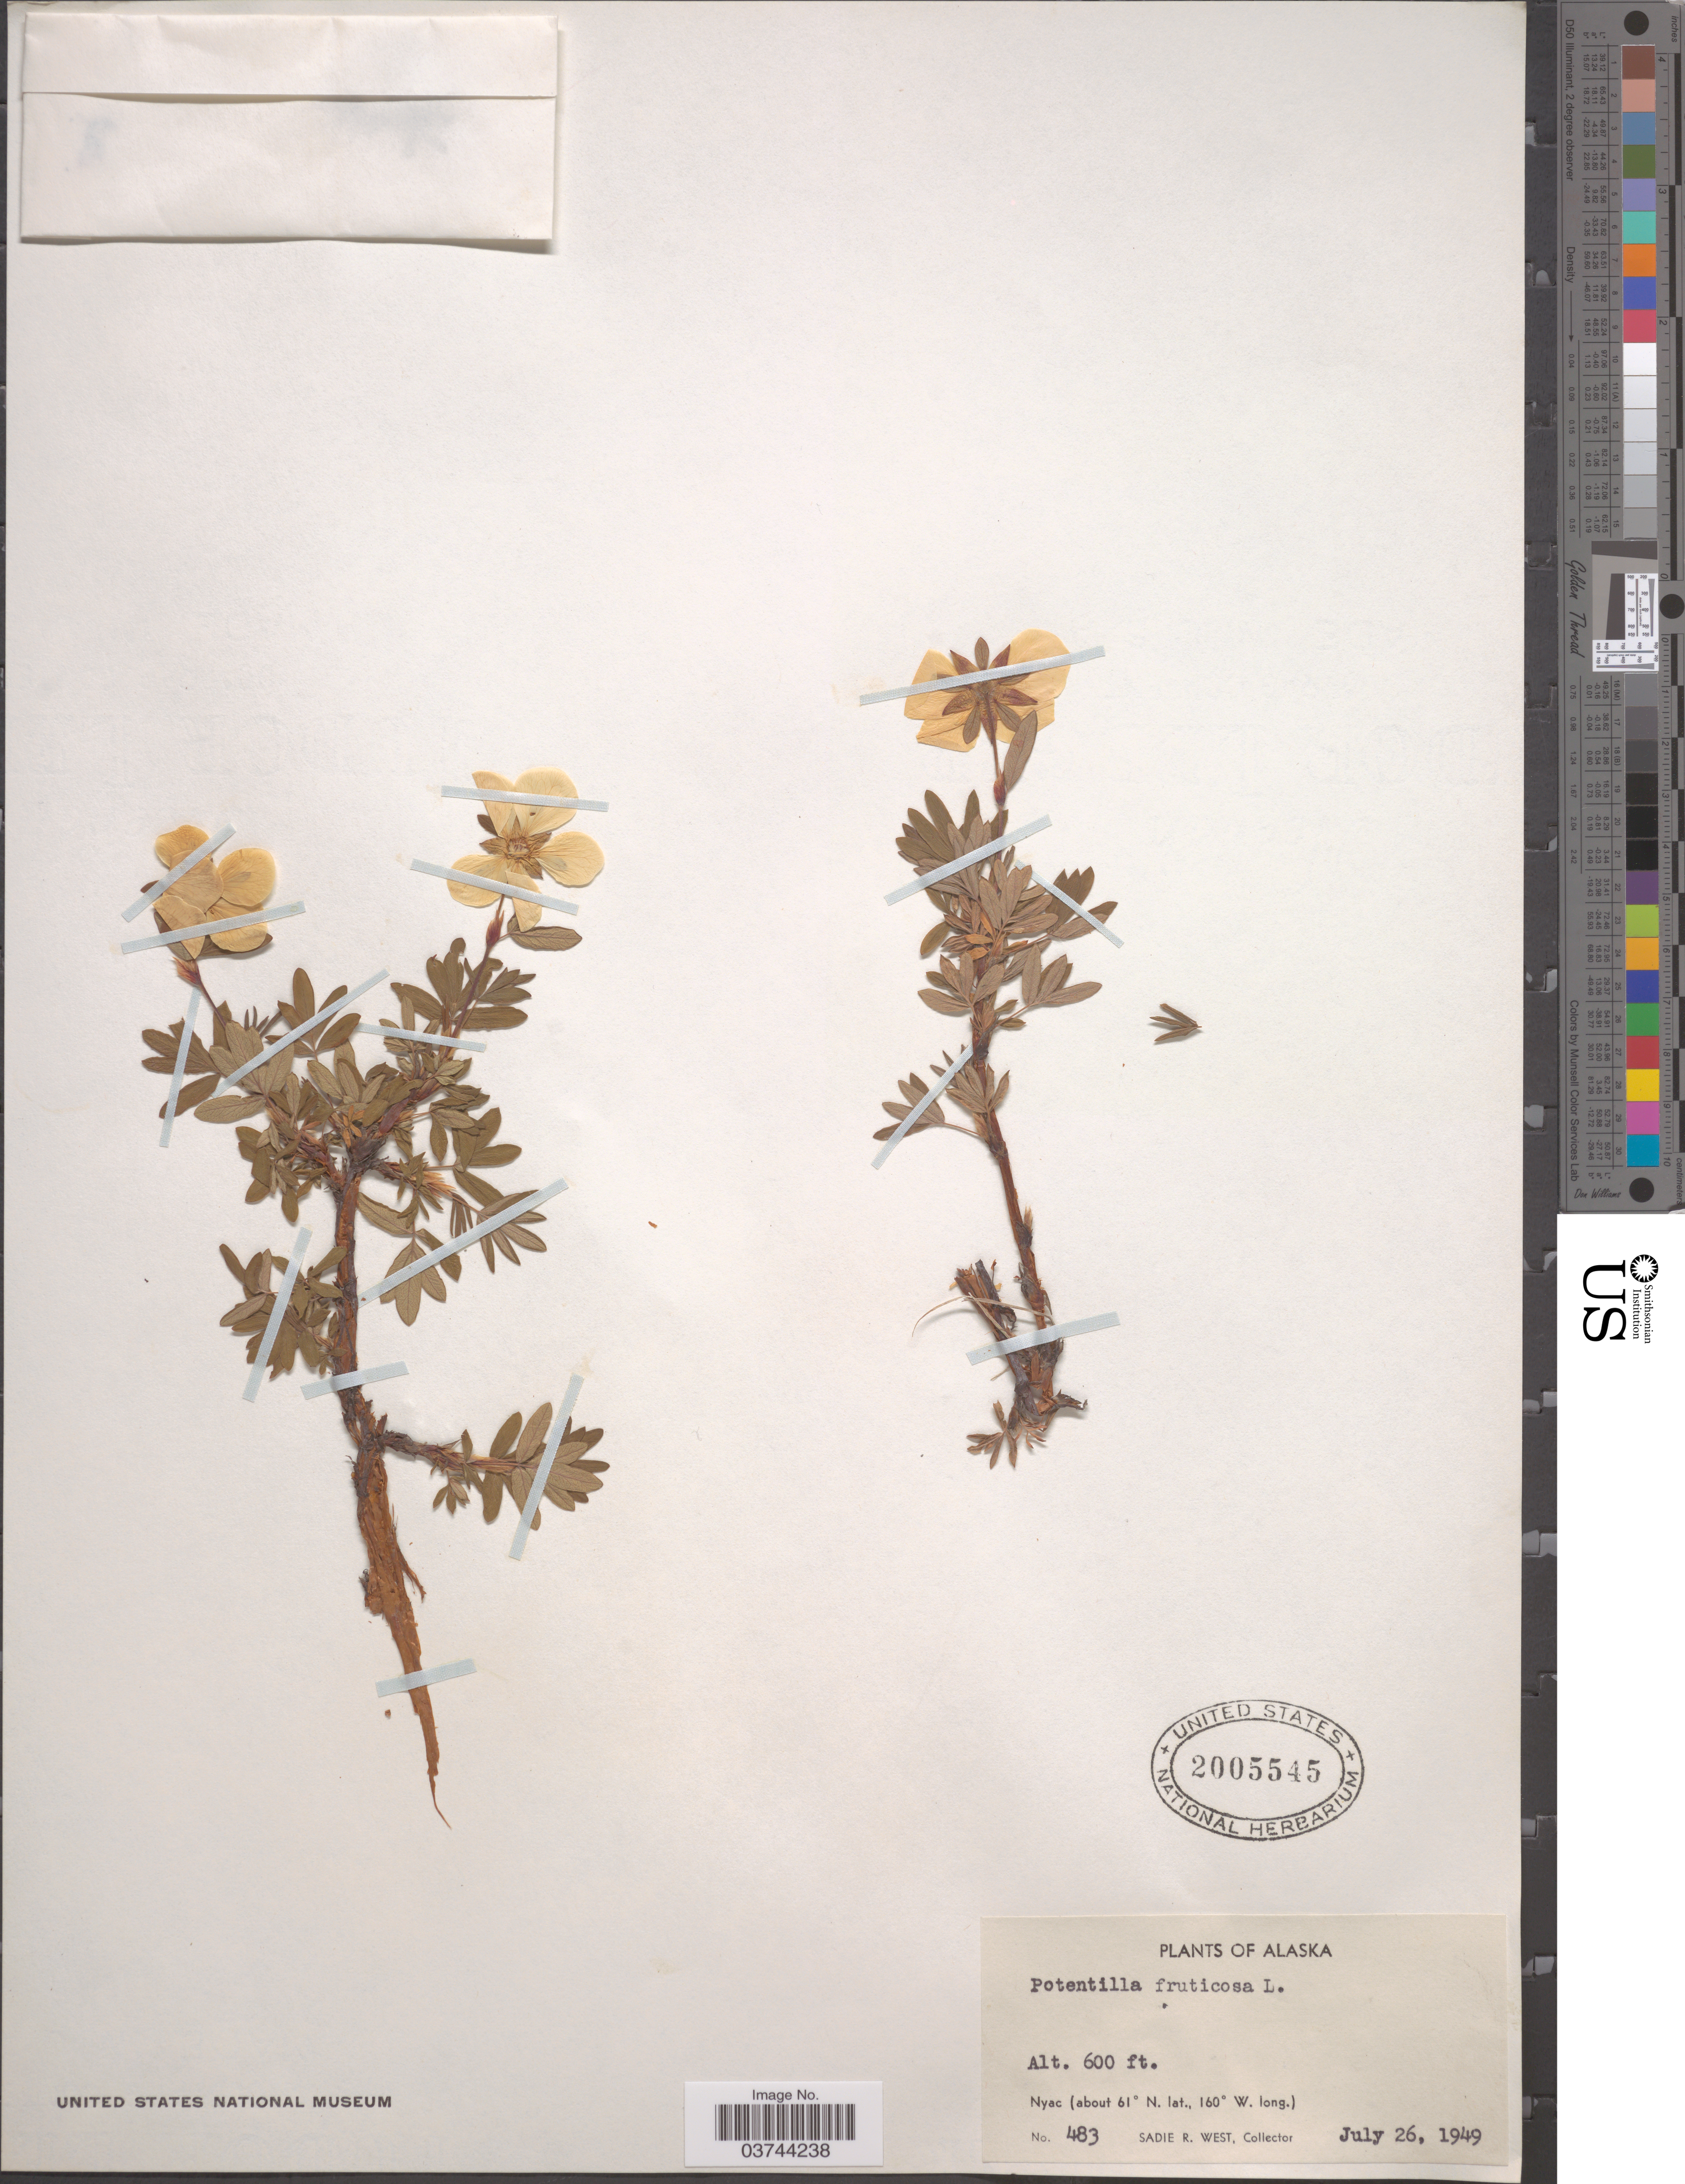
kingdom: Plantae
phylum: Tracheophyta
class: Magnoliopsida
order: Rosales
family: Rosaceae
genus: Dasiphora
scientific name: Dasiphora fruticosa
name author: (L.) Rydb.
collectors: S. R. West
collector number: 483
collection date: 1949-07-26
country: United States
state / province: Alaska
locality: Nyac.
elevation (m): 183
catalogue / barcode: US 2005545